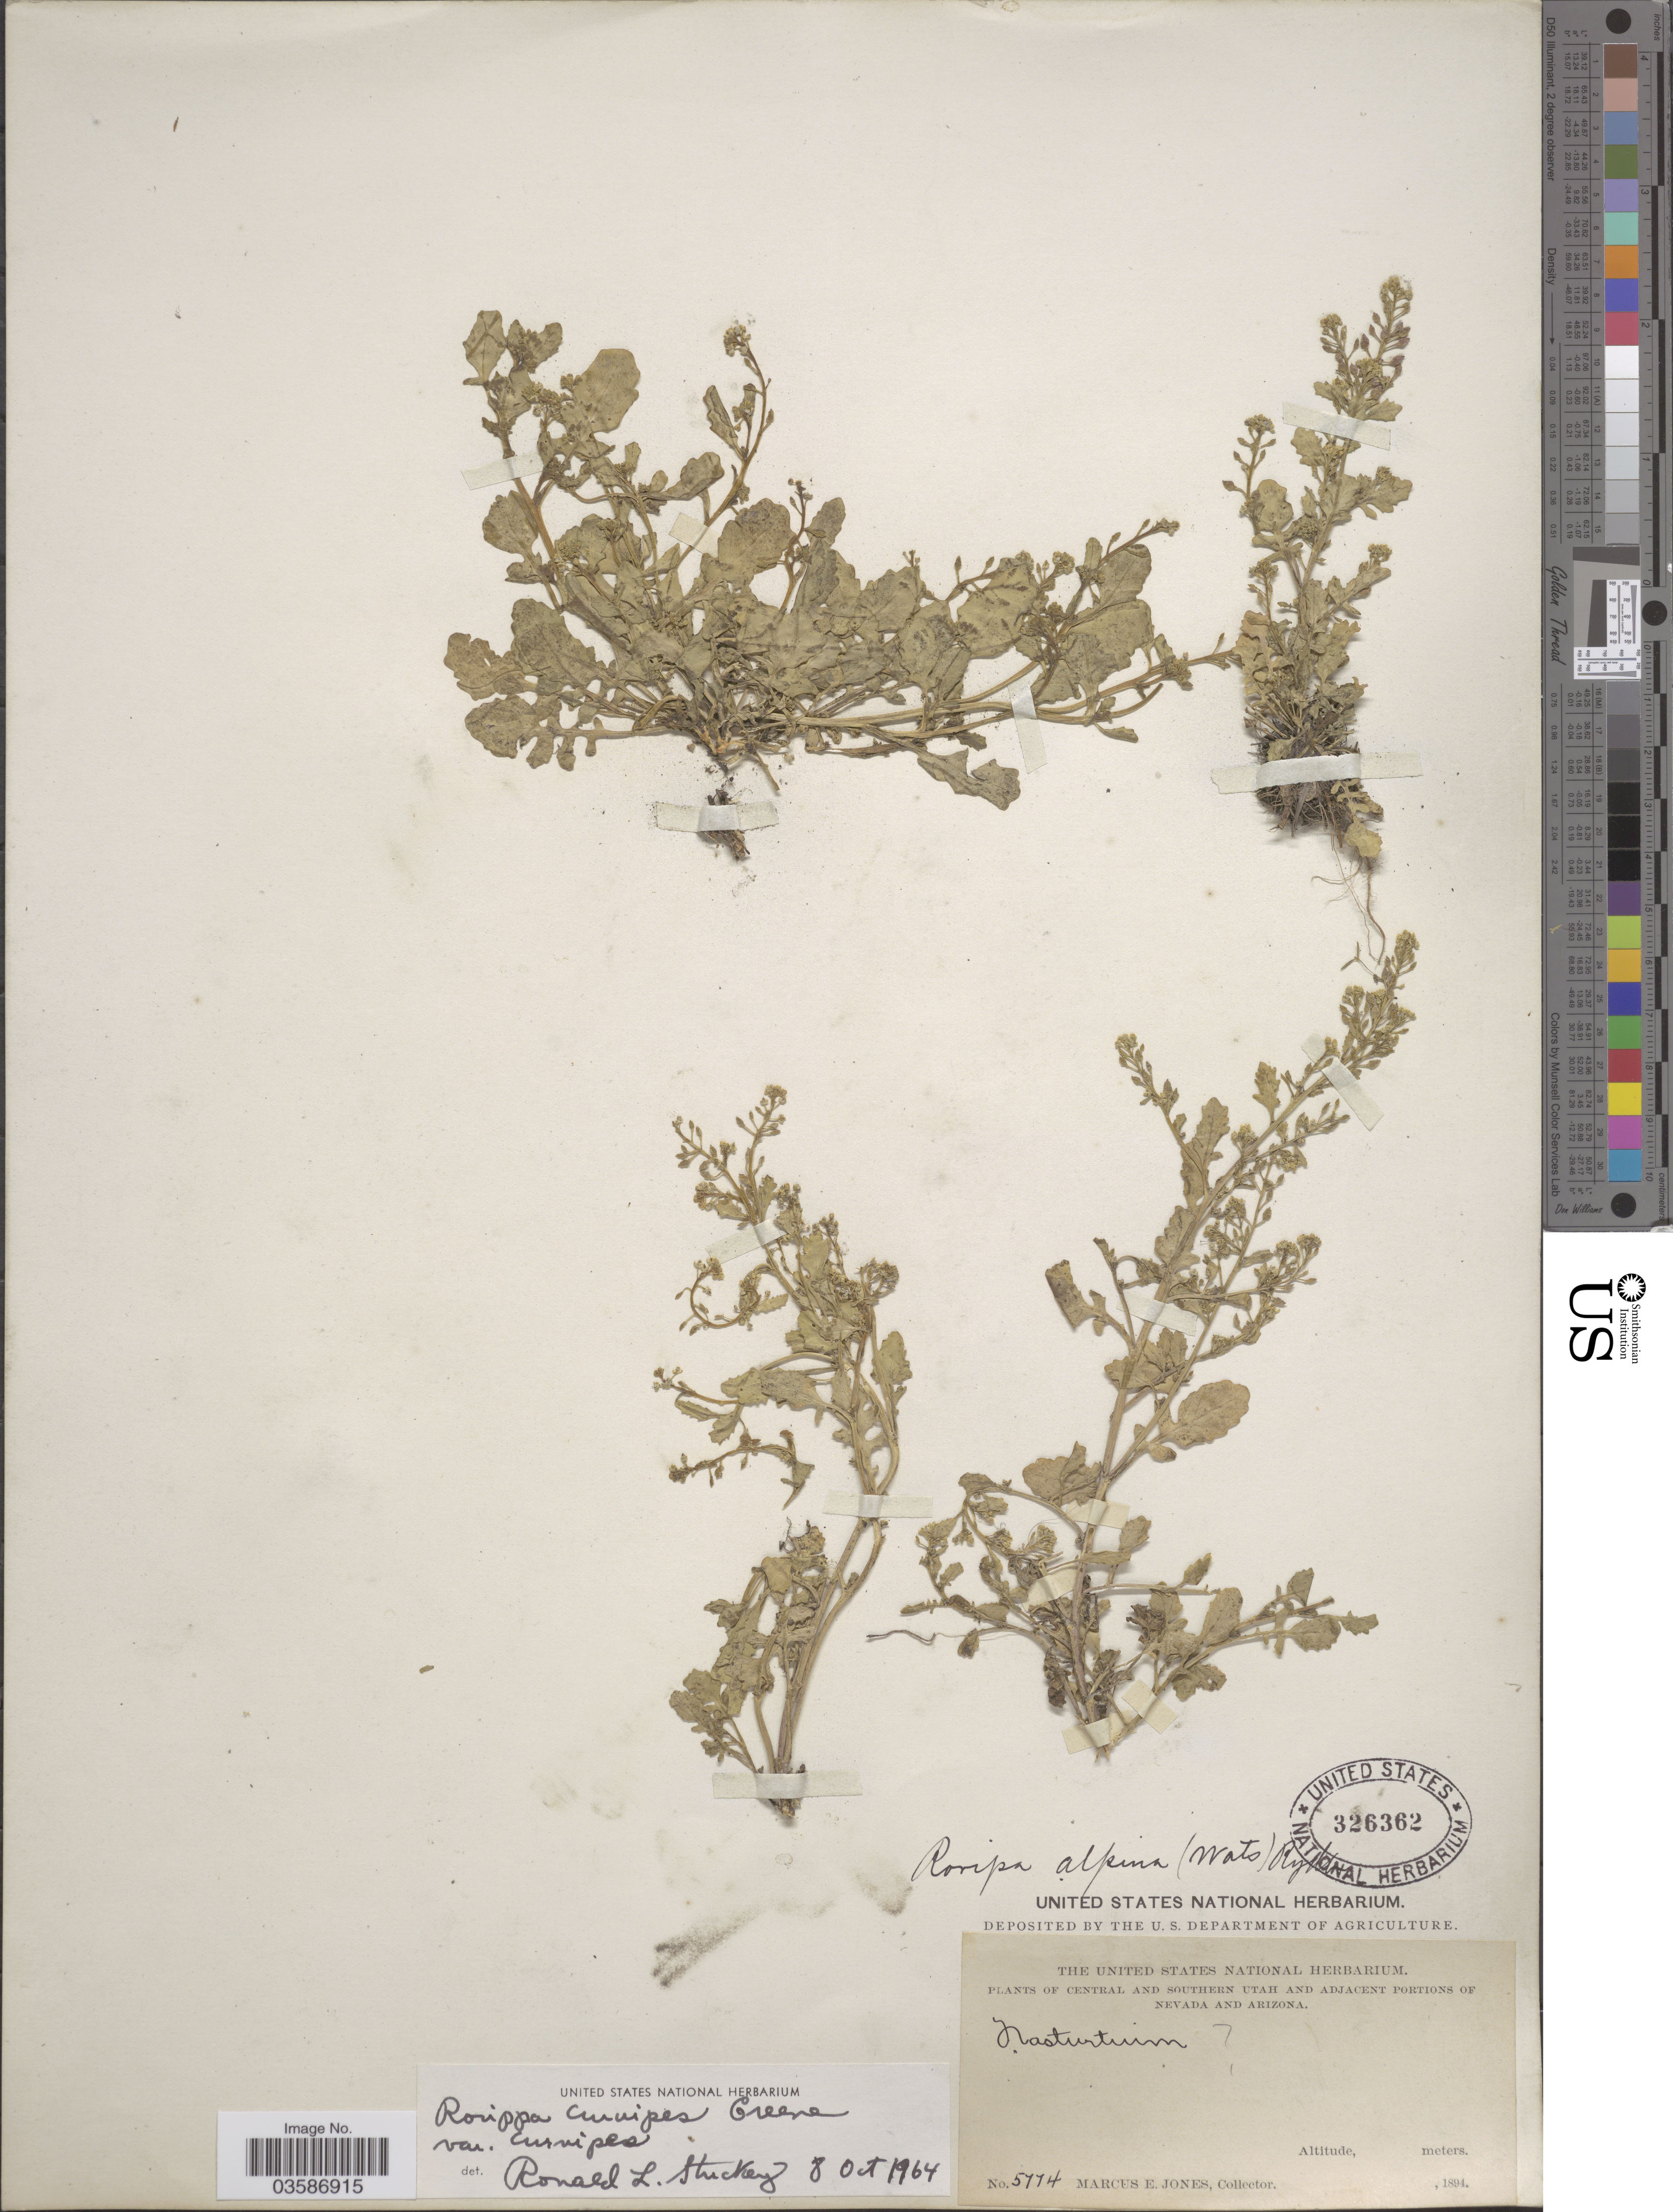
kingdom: Plantae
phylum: Tracheophyta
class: Magnoliopsida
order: Brassicales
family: Brassicaceae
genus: Rorippa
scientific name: Rorippa curvipes var. curvipes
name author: Greene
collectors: M. E. Jones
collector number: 5774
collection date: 1894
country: United States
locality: Central and Southern Utah and adjacent portions of Nevada and Arizona.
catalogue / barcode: US 326362